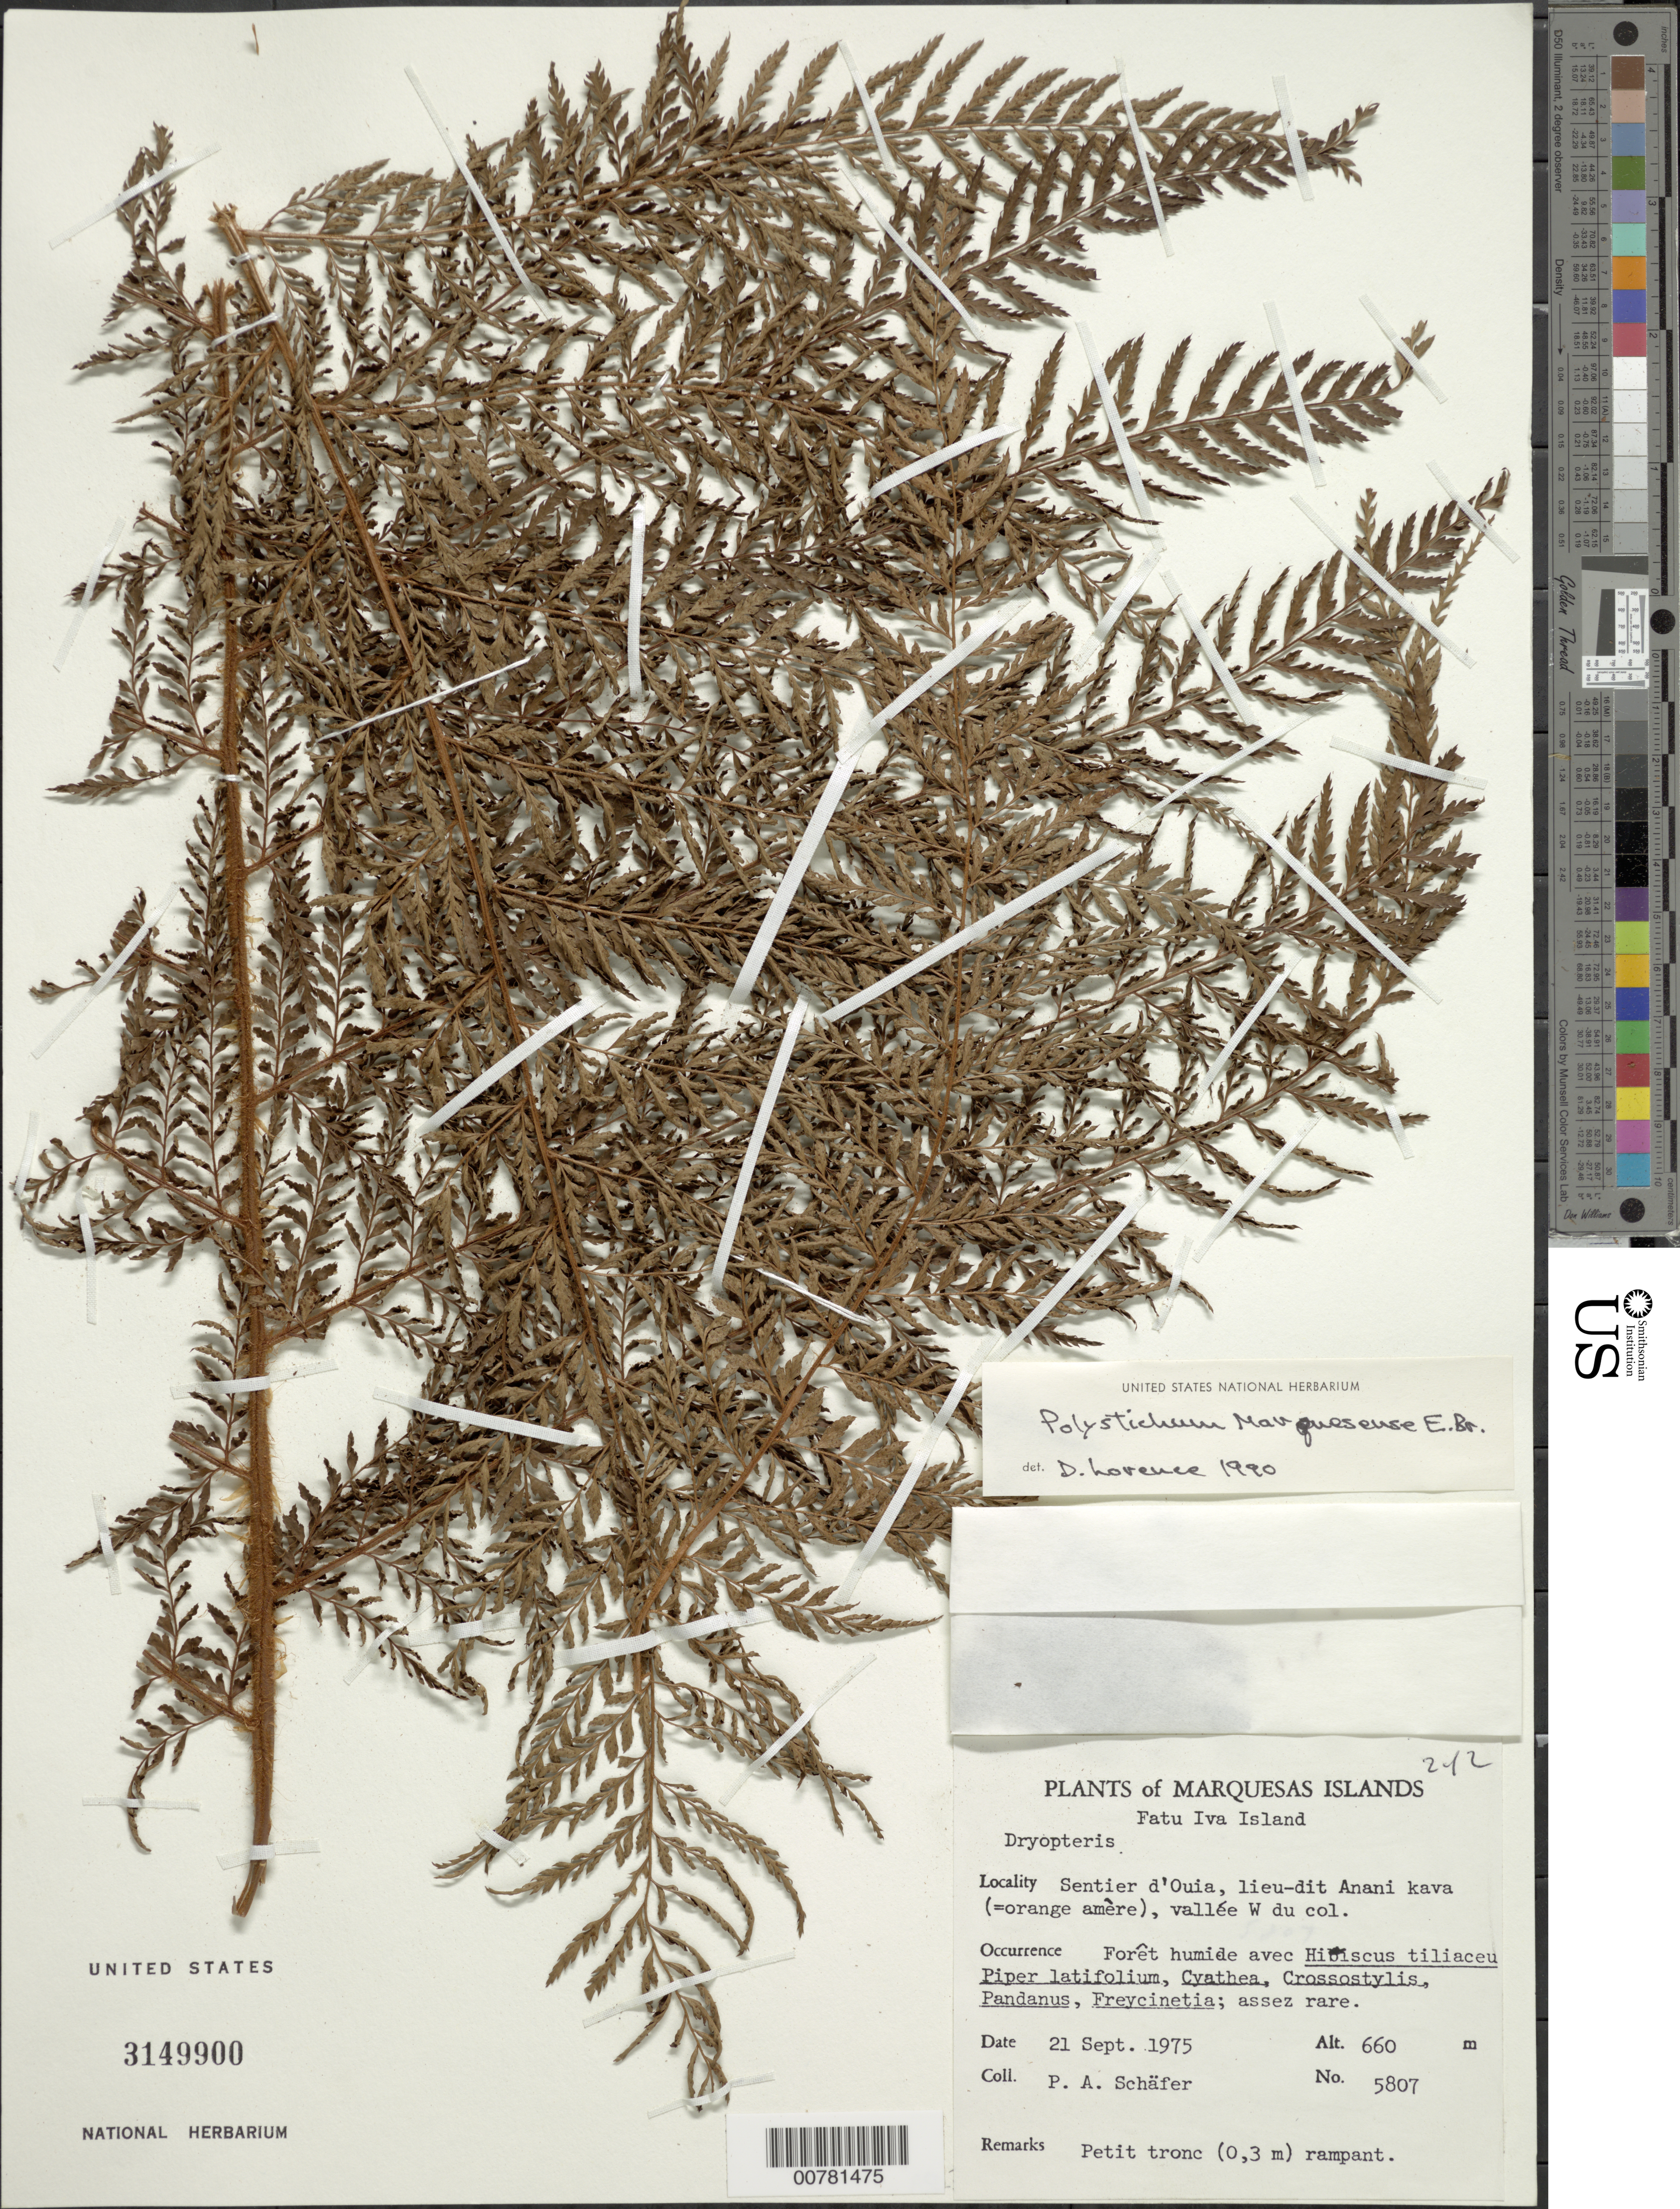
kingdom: Plantae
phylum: Tracheophyta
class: Polypodiopsida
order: Polypodiales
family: Dryopteridaceae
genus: Polystichum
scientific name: Polystichum marquesense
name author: E.D. Br.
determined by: Lorence, David H., (PTBG), National Tropical Botanical Garden (UNITED STATES)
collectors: P. A. Schäfer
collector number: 5807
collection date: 1975-09-21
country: French Polynesia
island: Fatu Hiva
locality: Sentier d'Ouia, lieu-dit Anani kava, vallée W du col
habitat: Forêt humide avec Hibiscus tiliaceus, Piper latifolium, Cyathea, Crossostylis, Pandanus, Freycinetia, assez rare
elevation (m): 660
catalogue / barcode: US 3149900